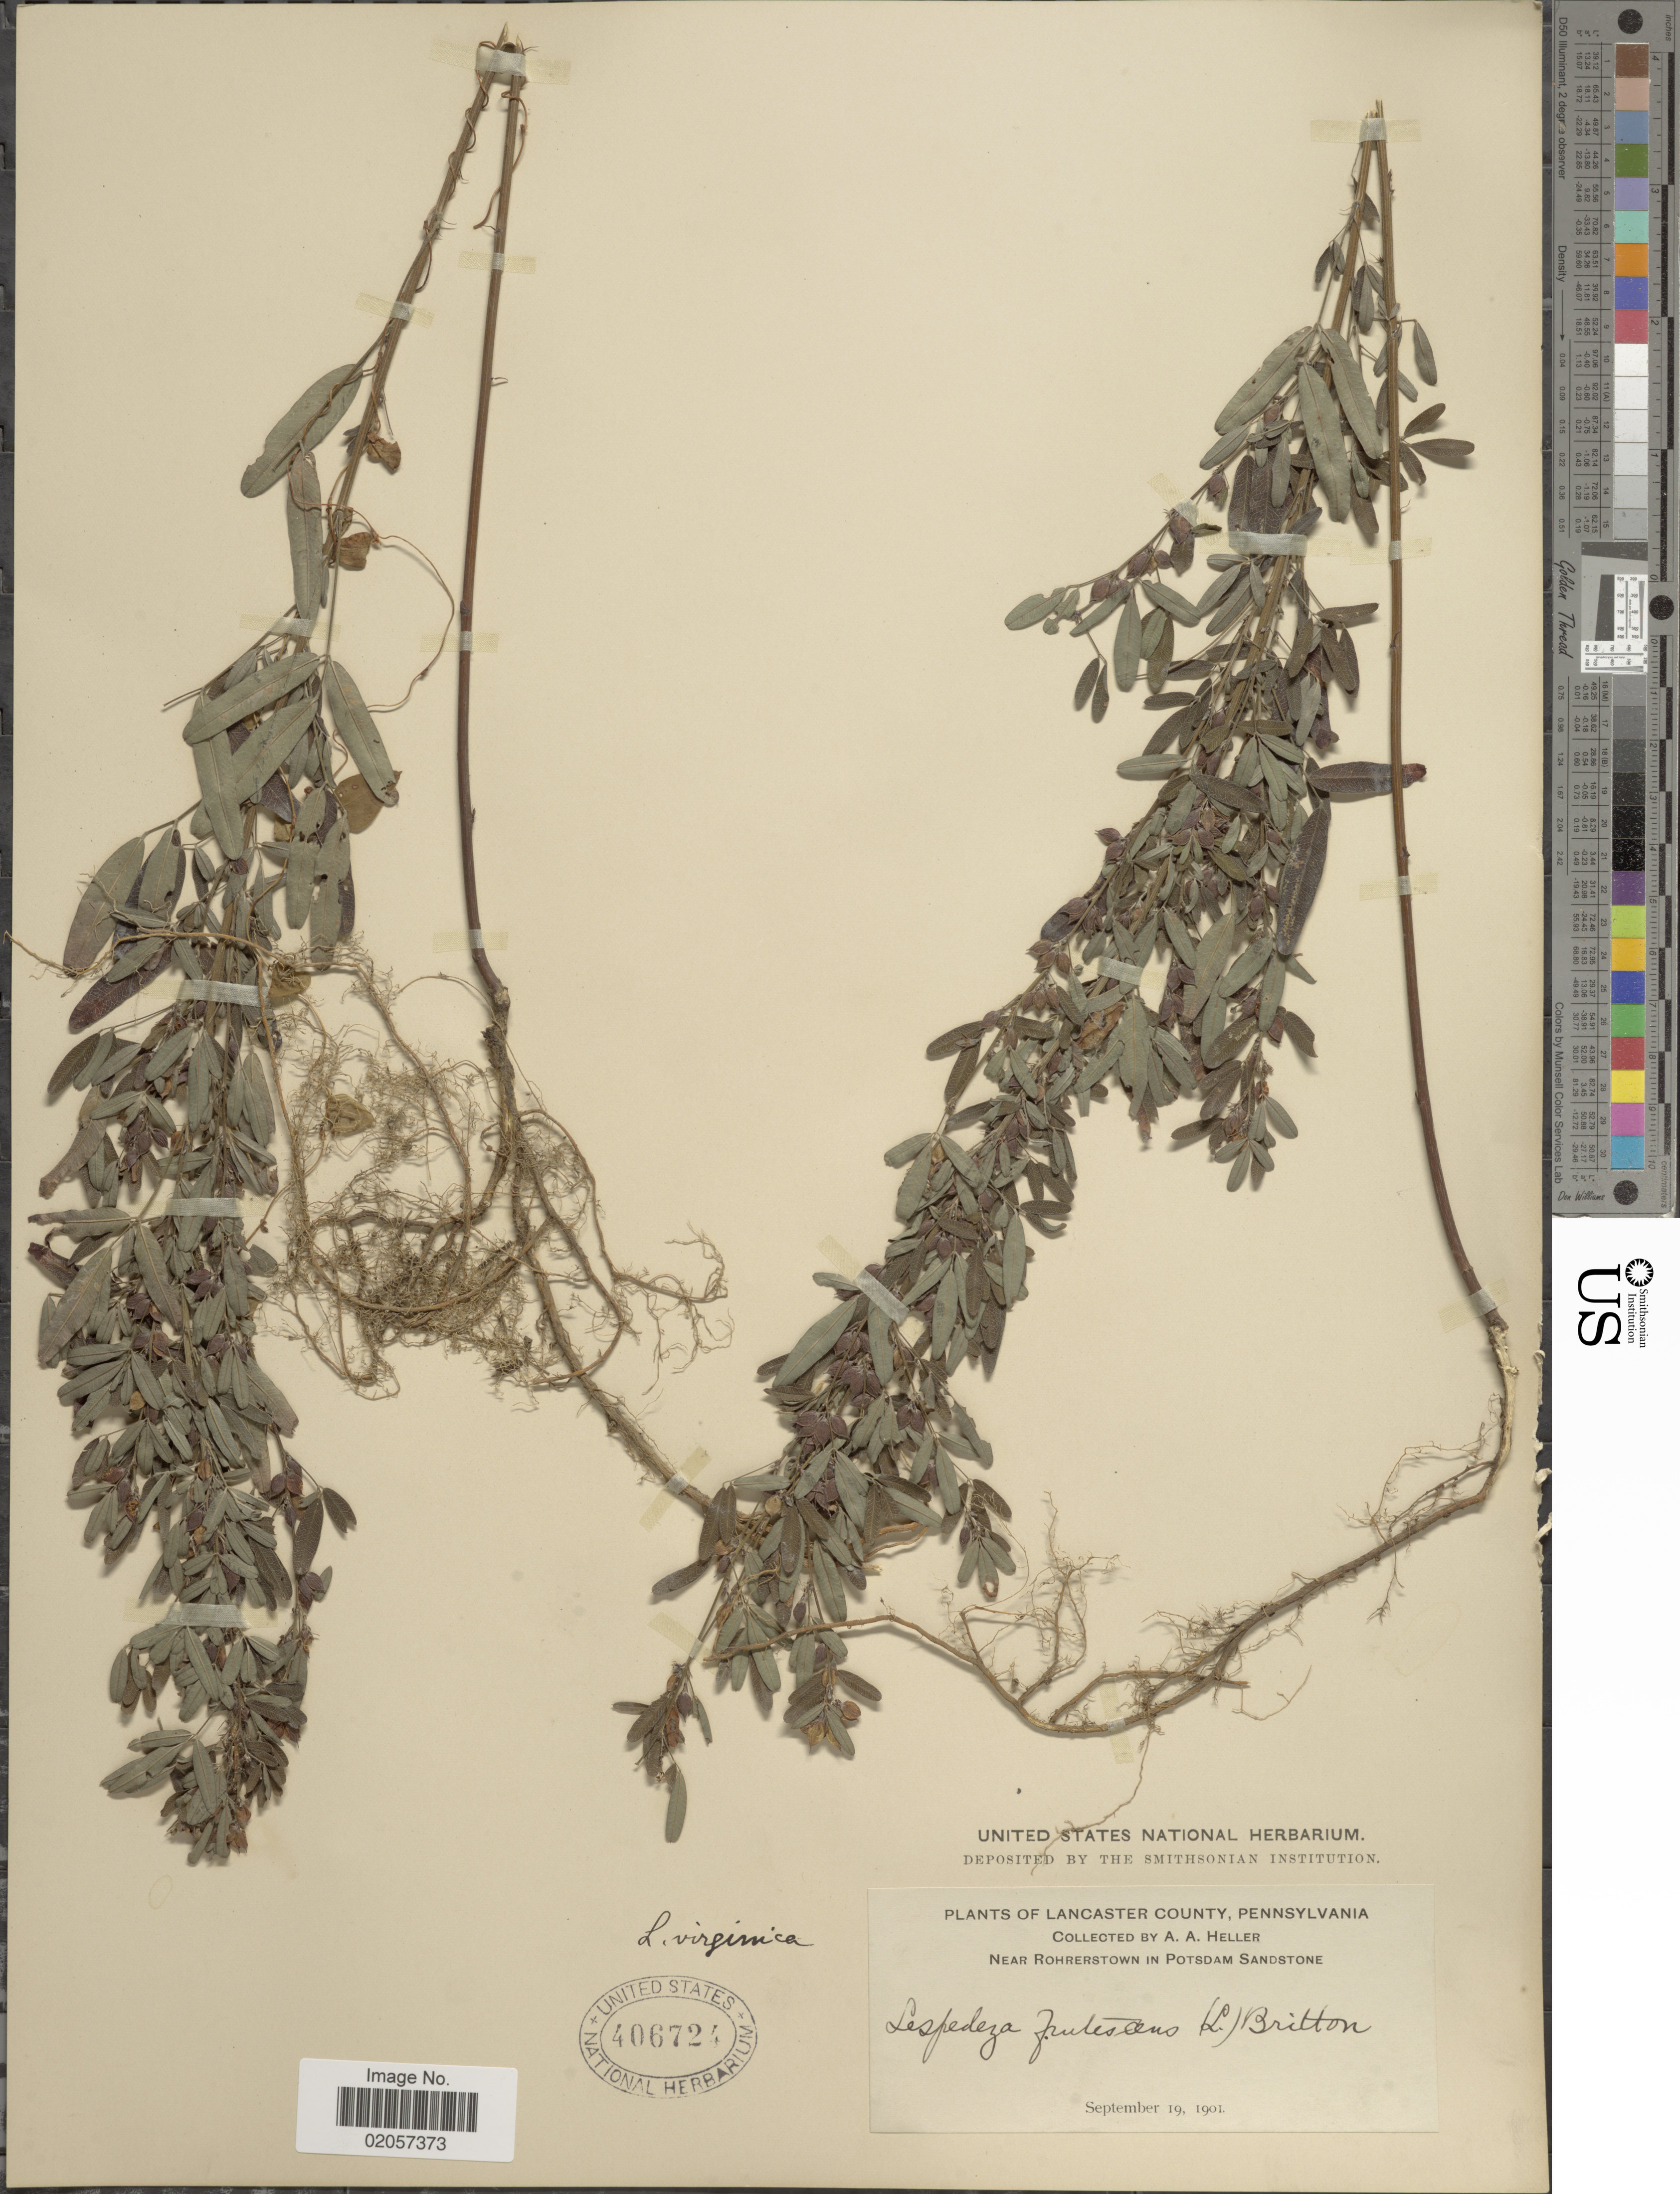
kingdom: Plantae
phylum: Tracheophyta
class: Magnoliopsida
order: Fabales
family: Fabaceae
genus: Lespedeza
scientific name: Lespedeza virginica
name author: (L.) Britton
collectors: A. A. Heller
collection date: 1901-09-19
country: United States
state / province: Pennsylvania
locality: Lancaster County, Pennsylvania, Near Rohrerstown in Potdam Sandstone.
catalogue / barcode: US 406724